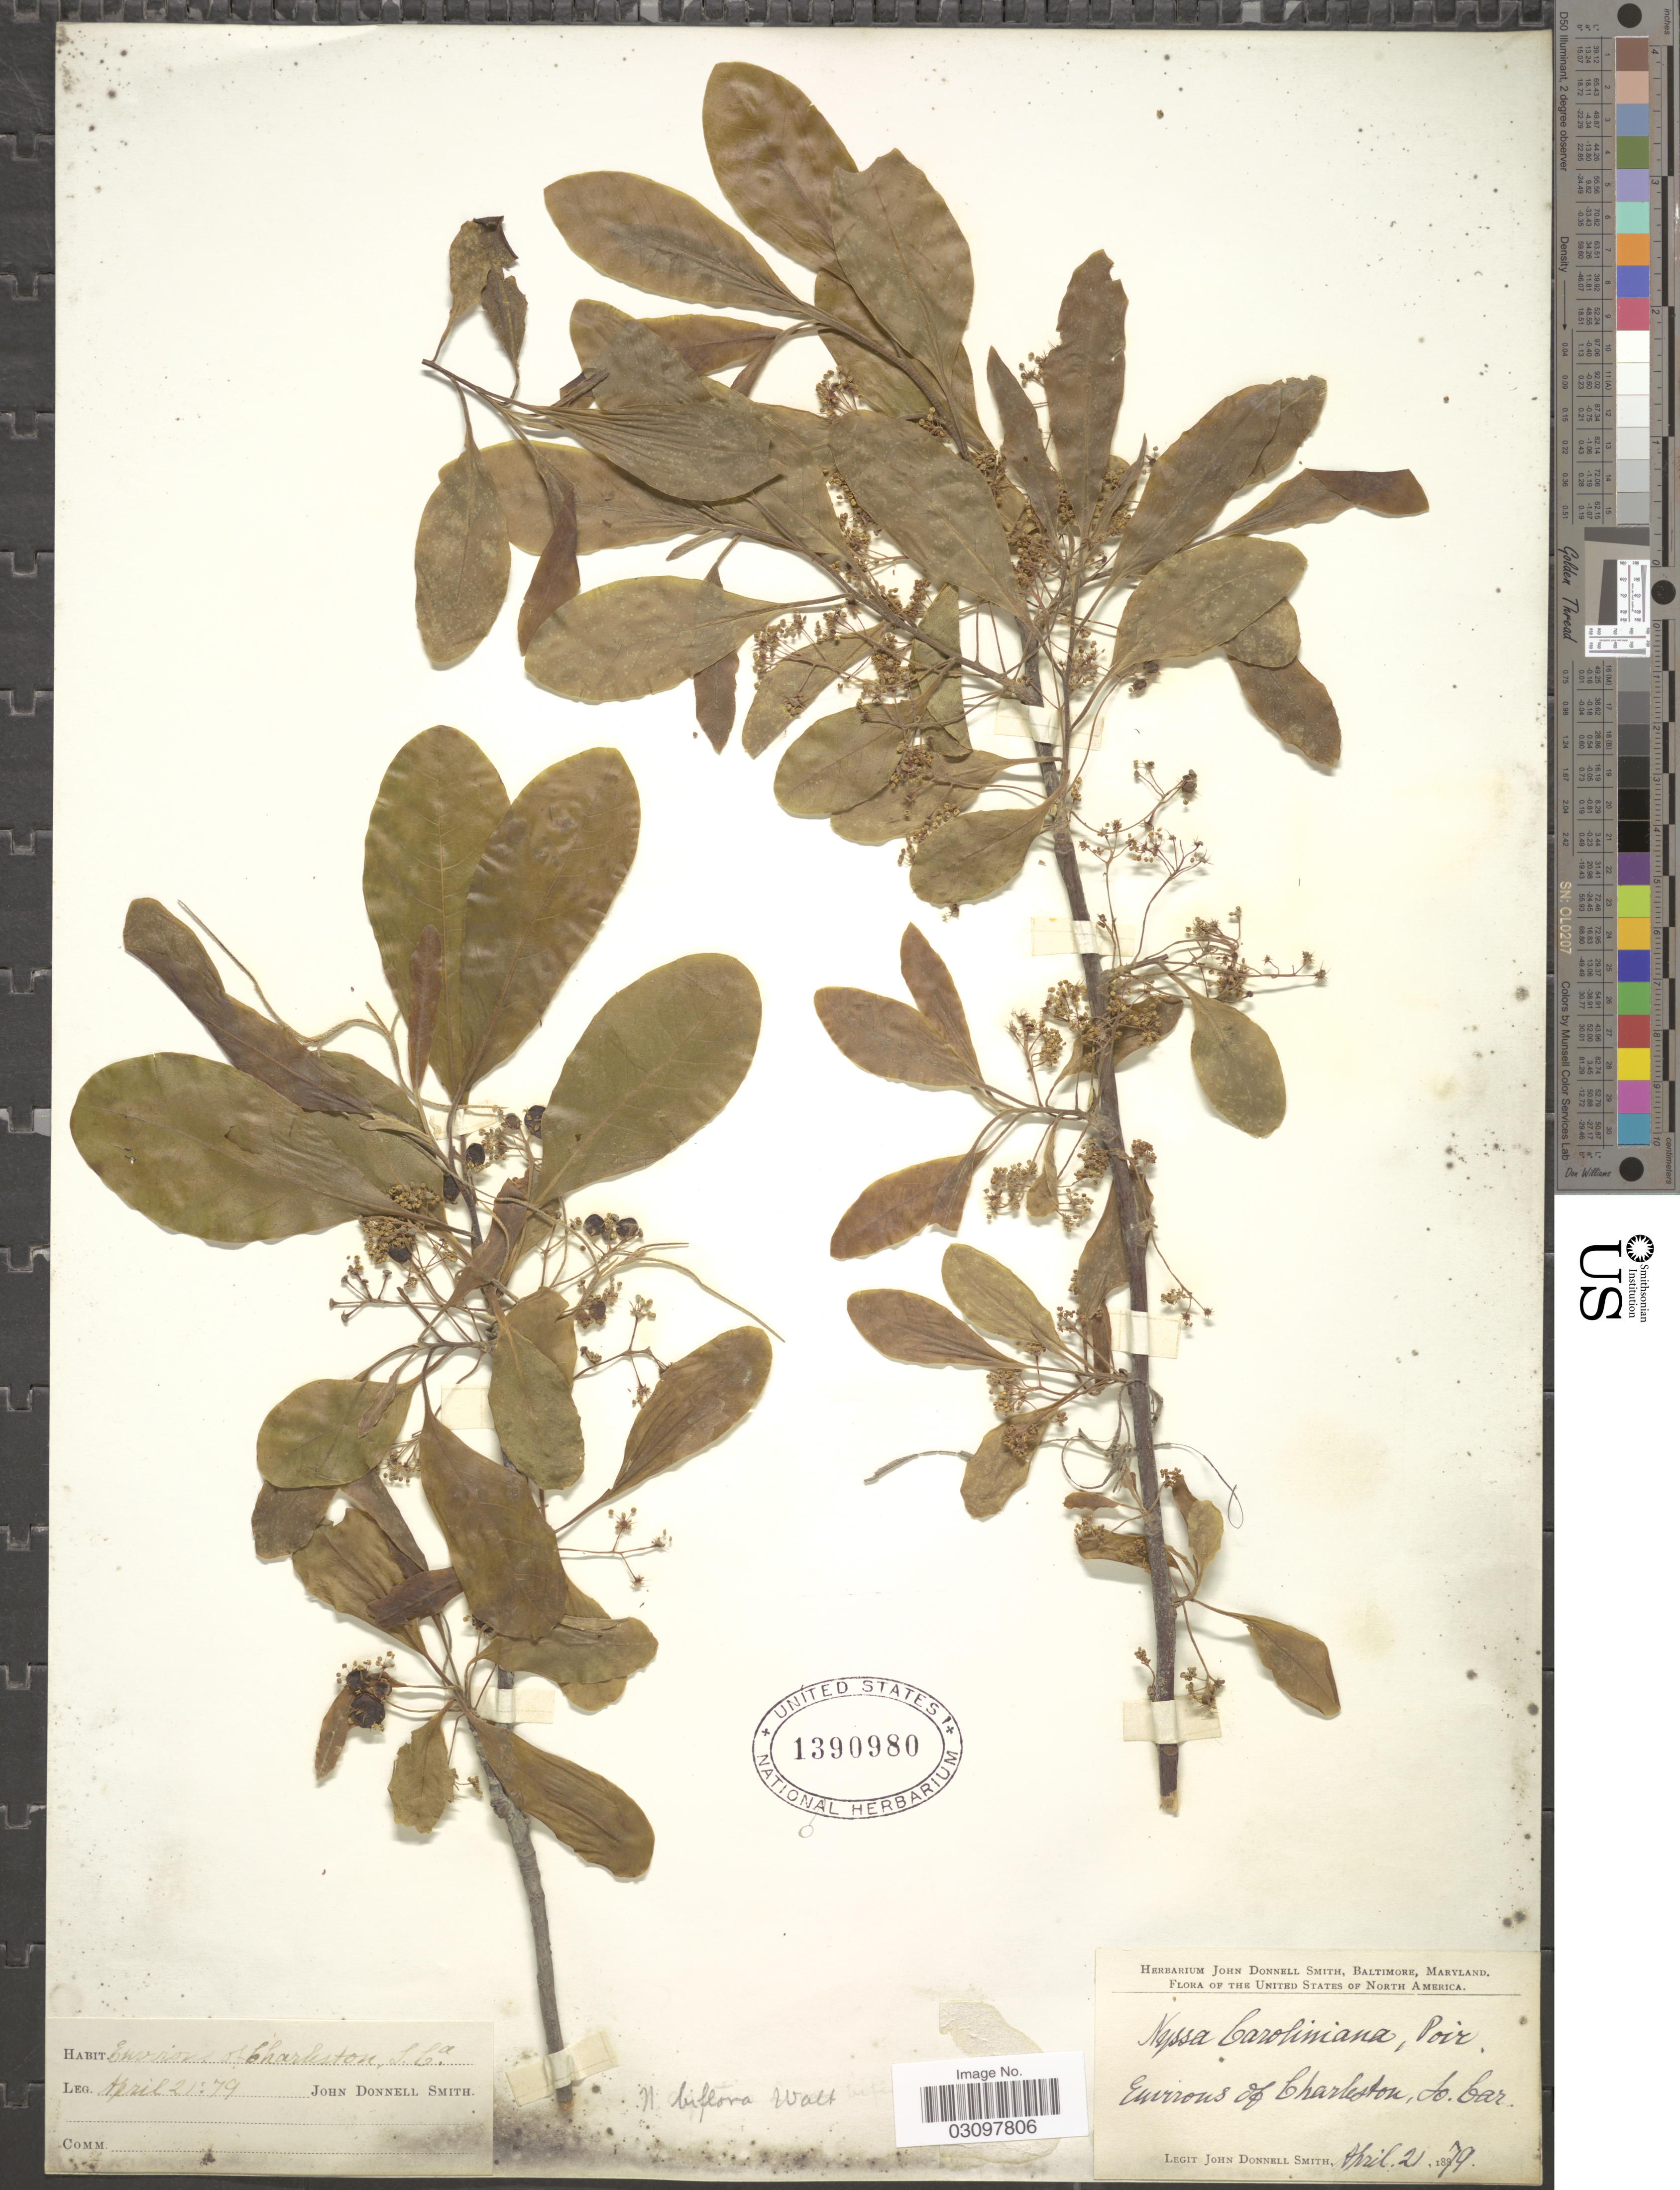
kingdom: Plantae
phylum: Tracheophyta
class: Magnoliopsida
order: Cornales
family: Nyssaceae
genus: Nyssa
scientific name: Nyssa biflora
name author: Walter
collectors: J. Donnell Smith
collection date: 1879-04-21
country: United States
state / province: South Carolina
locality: Environs of Charleston, So. Car.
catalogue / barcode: US 1390980